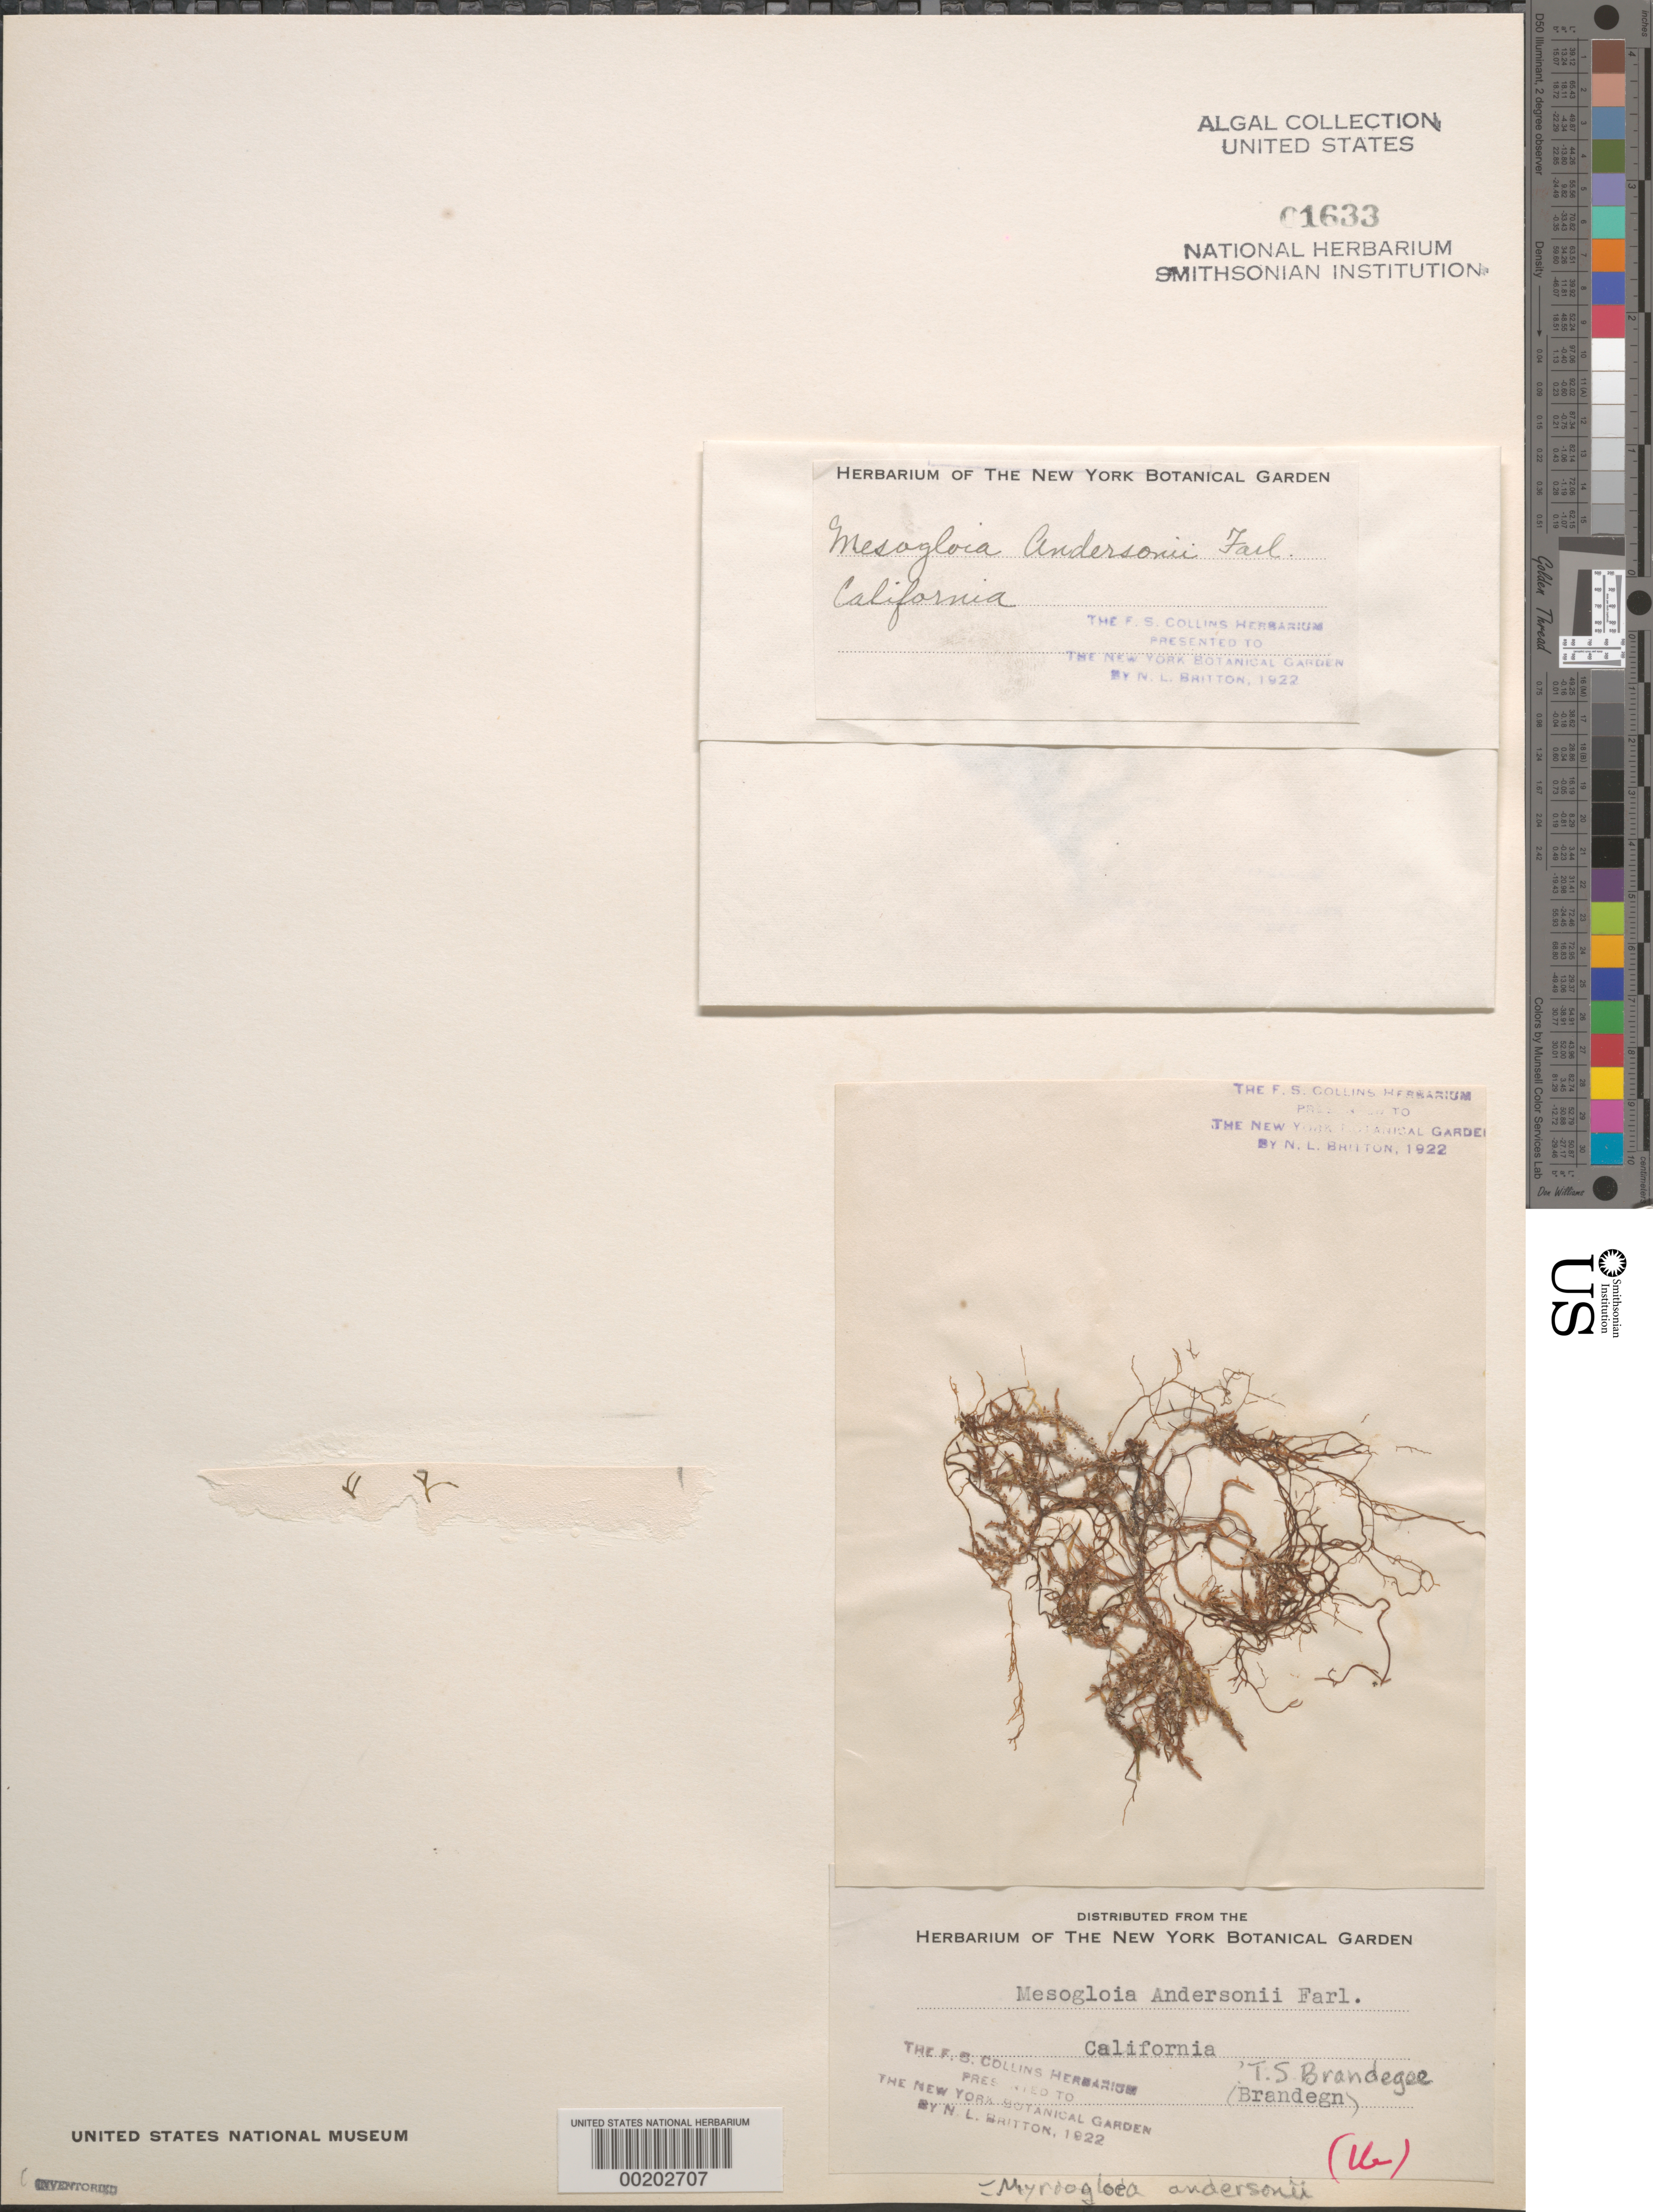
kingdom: Chromista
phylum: Ochrophyta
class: Phaeophyceae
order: Ectocarpales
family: Chordariaceae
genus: Haplogloia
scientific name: Haplogloia andersonii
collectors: T. S. Brandegee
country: United States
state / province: California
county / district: San Diego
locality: False Bay, San Diego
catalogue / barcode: US 1633